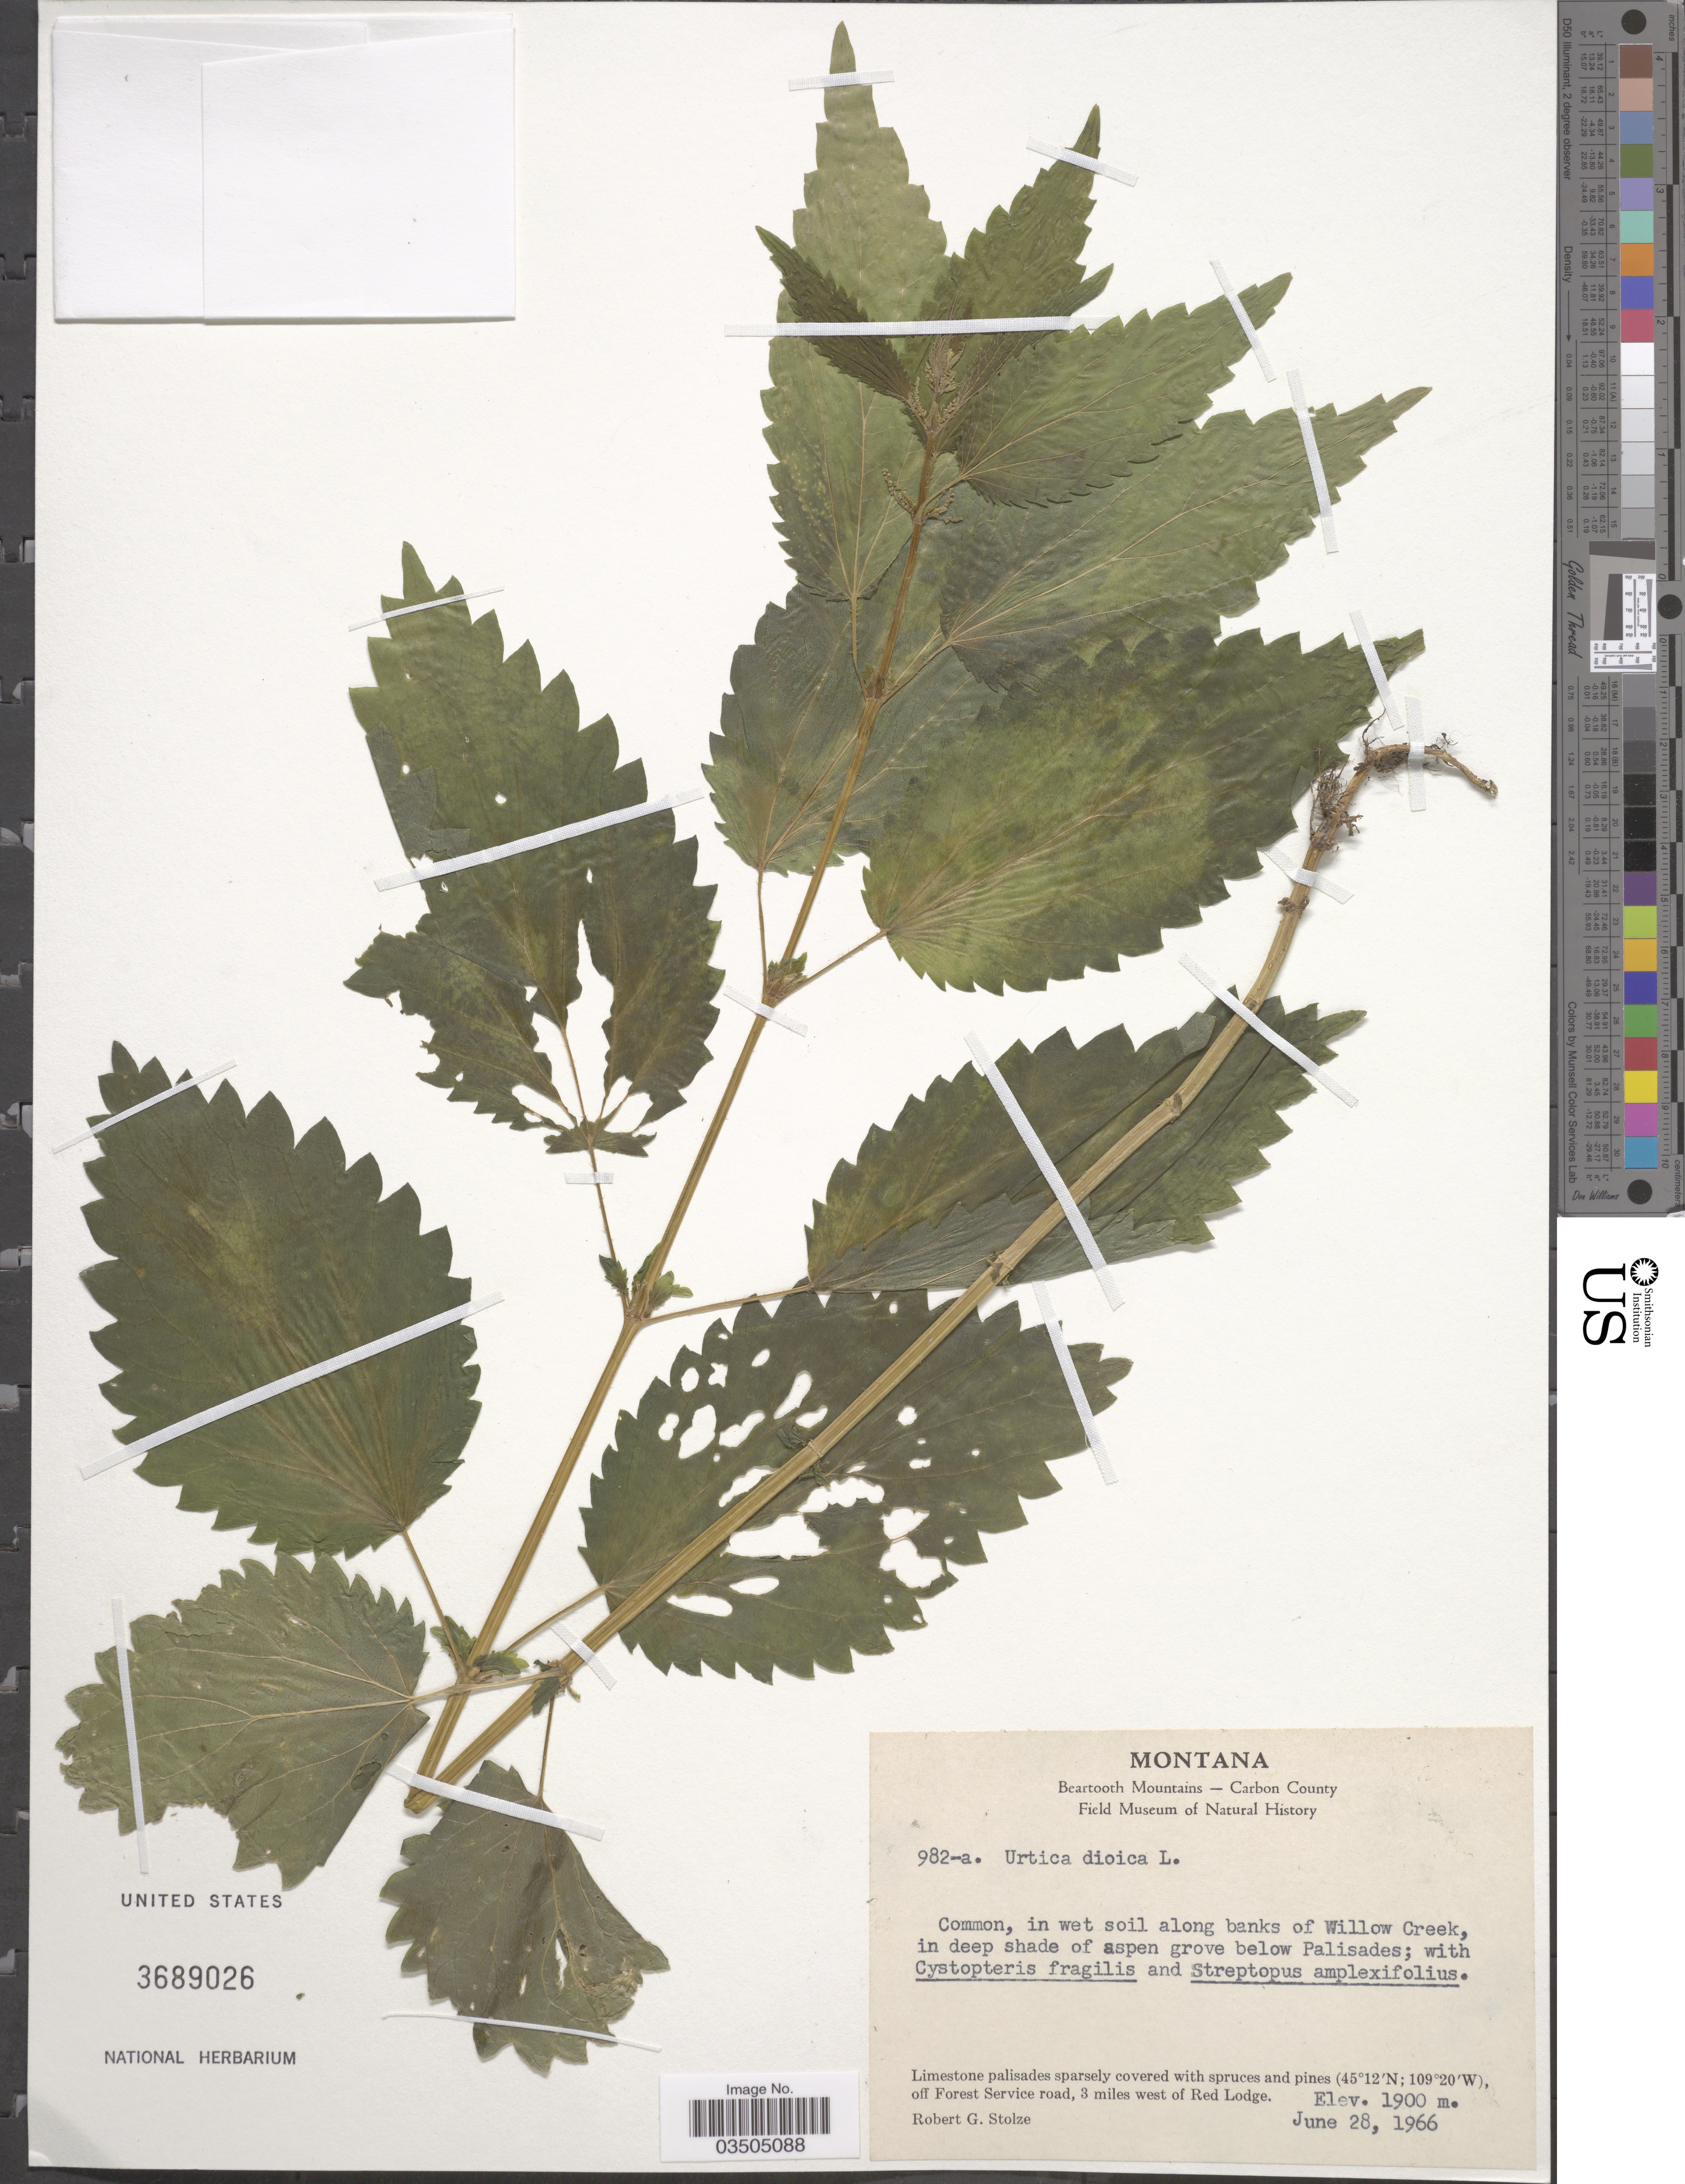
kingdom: Plantae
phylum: Tracheophyta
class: Magnoliopsida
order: Rosales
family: Urticaceae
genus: Urtica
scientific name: Urtica dioica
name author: L.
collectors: R. G. Stolze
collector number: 982-a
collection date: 1966-06-28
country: United States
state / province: Montana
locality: Beartooth Mountains - Carbon County. In wet soil along banks of Willow Creek, in deep shade of aspen grove below Palisades, off Forest Service road, 3 miles west of Red Lodge.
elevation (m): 1900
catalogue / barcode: US 3689026